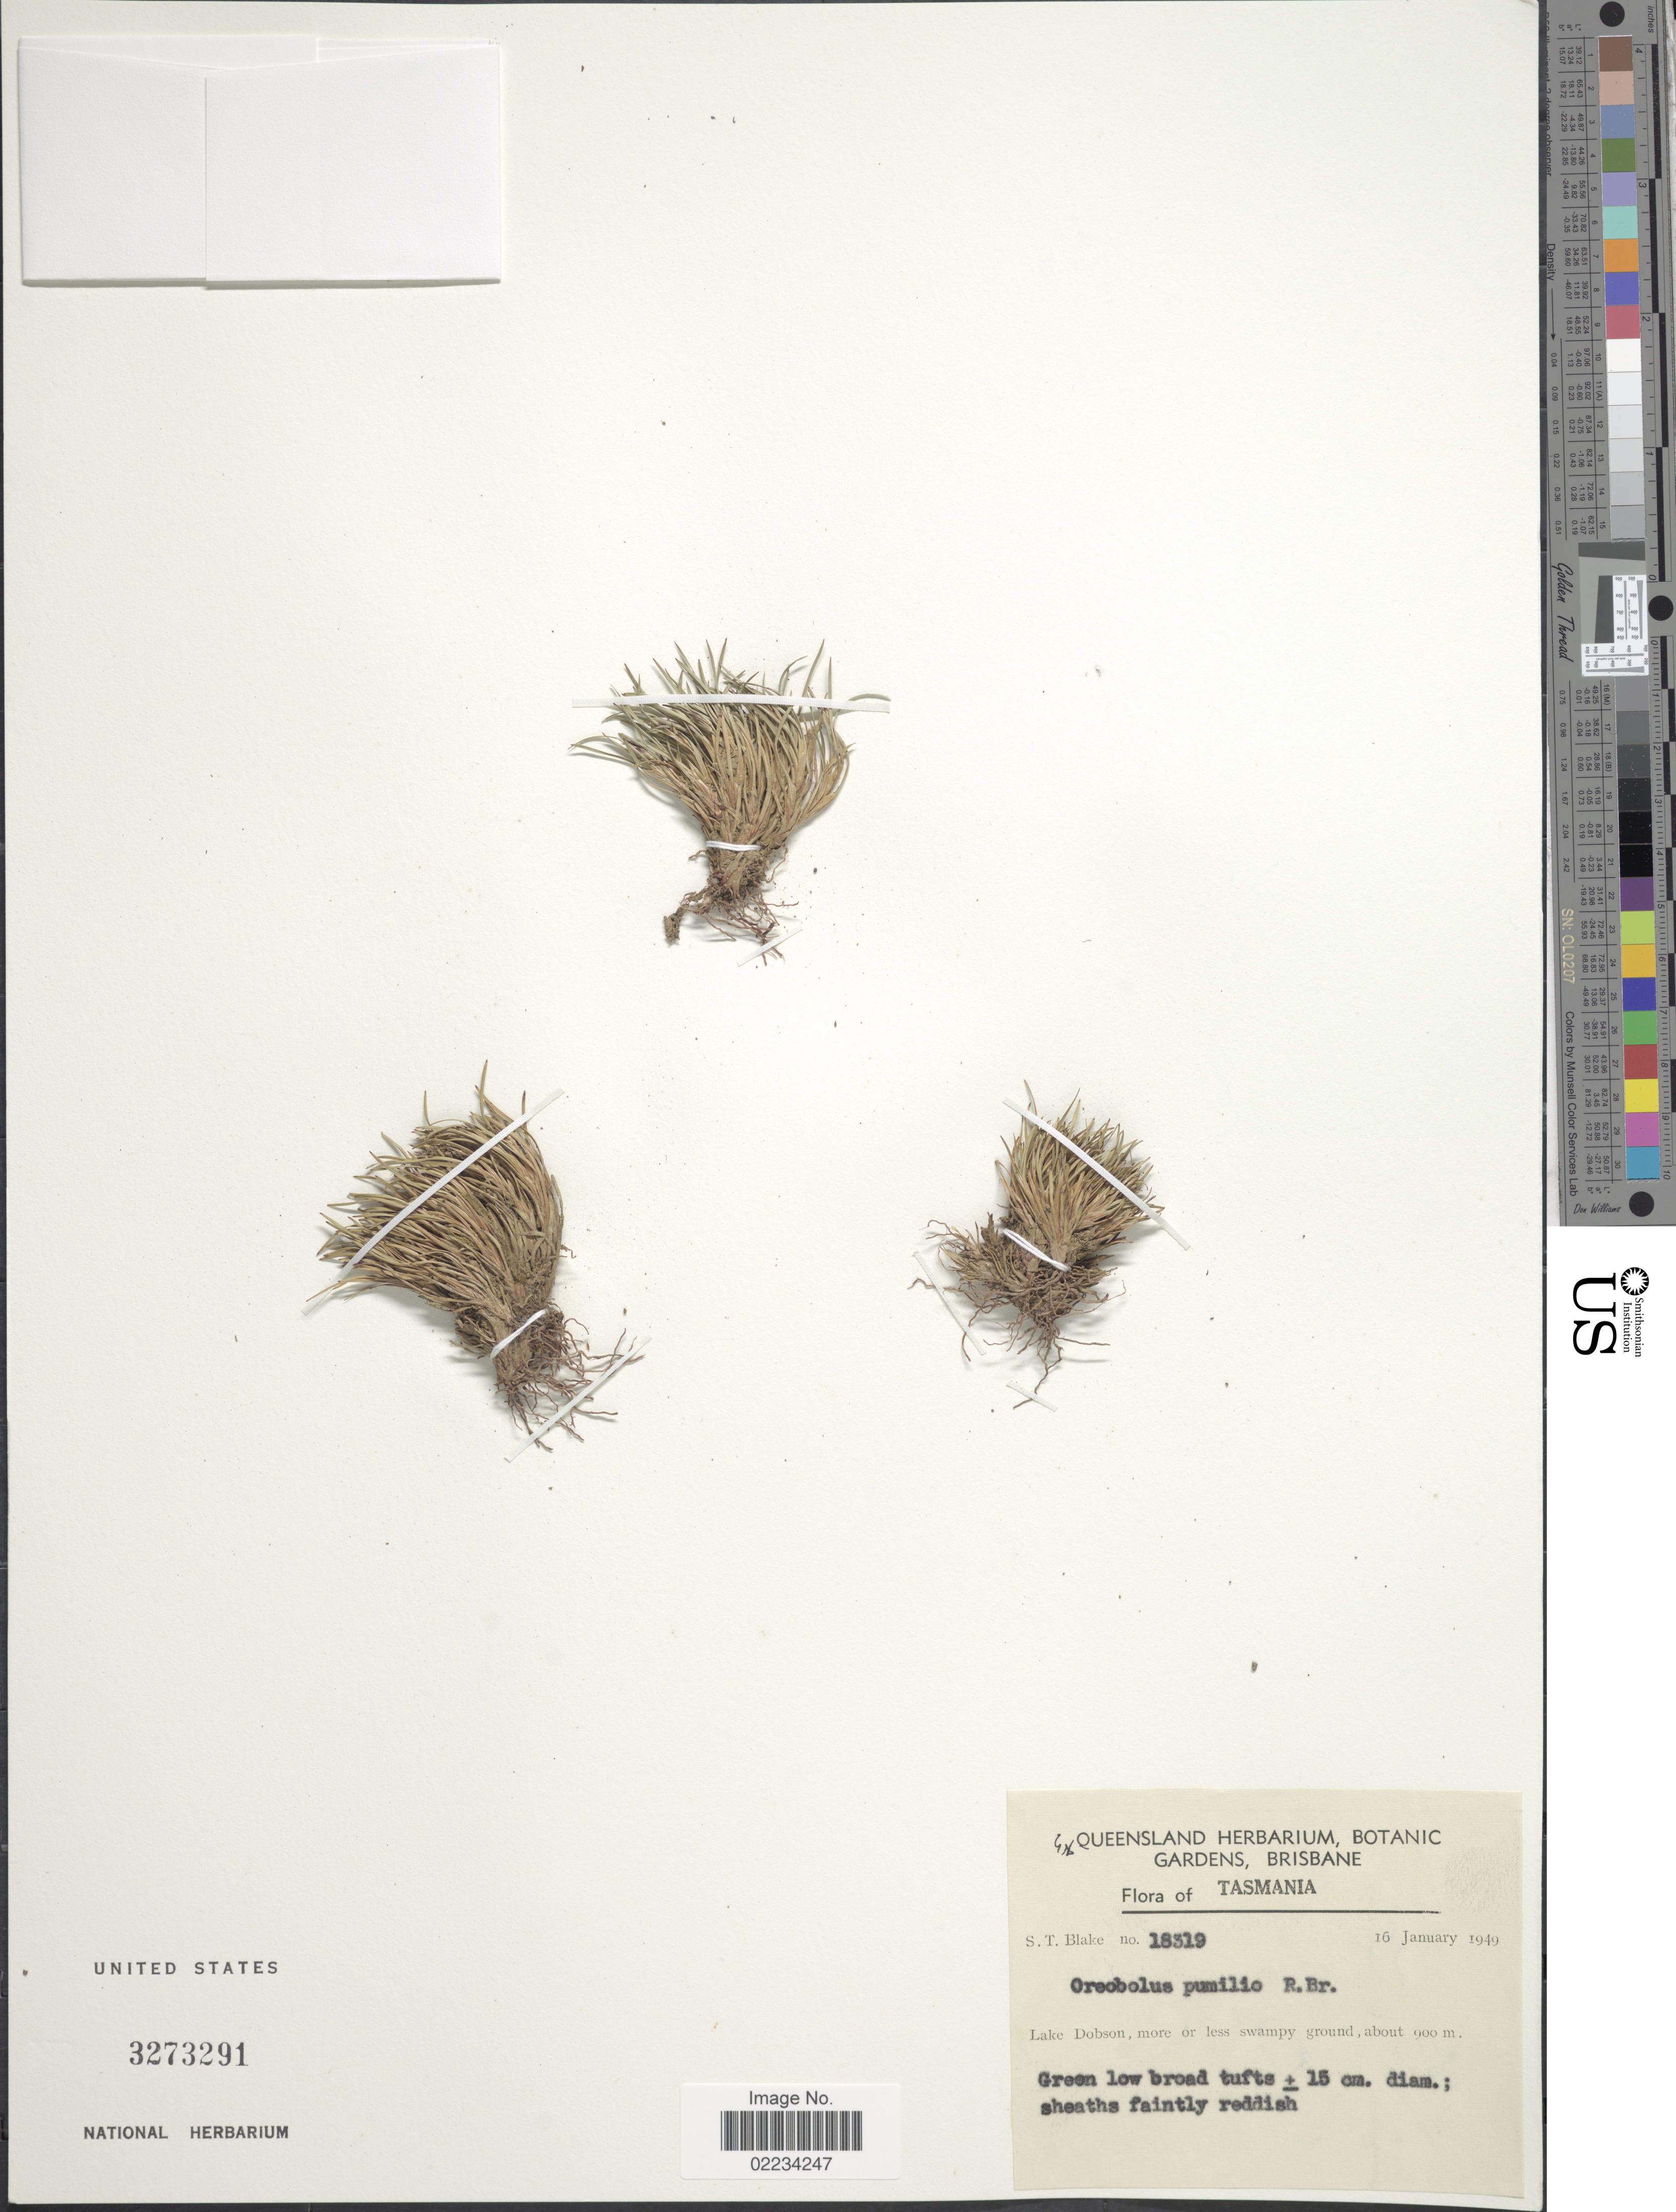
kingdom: Plantae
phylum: Tracheophyta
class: Liliopsida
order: Poales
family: Cyperaceae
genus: Oreobolus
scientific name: Oreobolus pumilio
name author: R. Br.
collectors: S. T. Blake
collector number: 18319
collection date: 1949-01-16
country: Australia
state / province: Tasmania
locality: Lake Dobson, more or less swampy ground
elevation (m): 900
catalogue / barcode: US 3273291